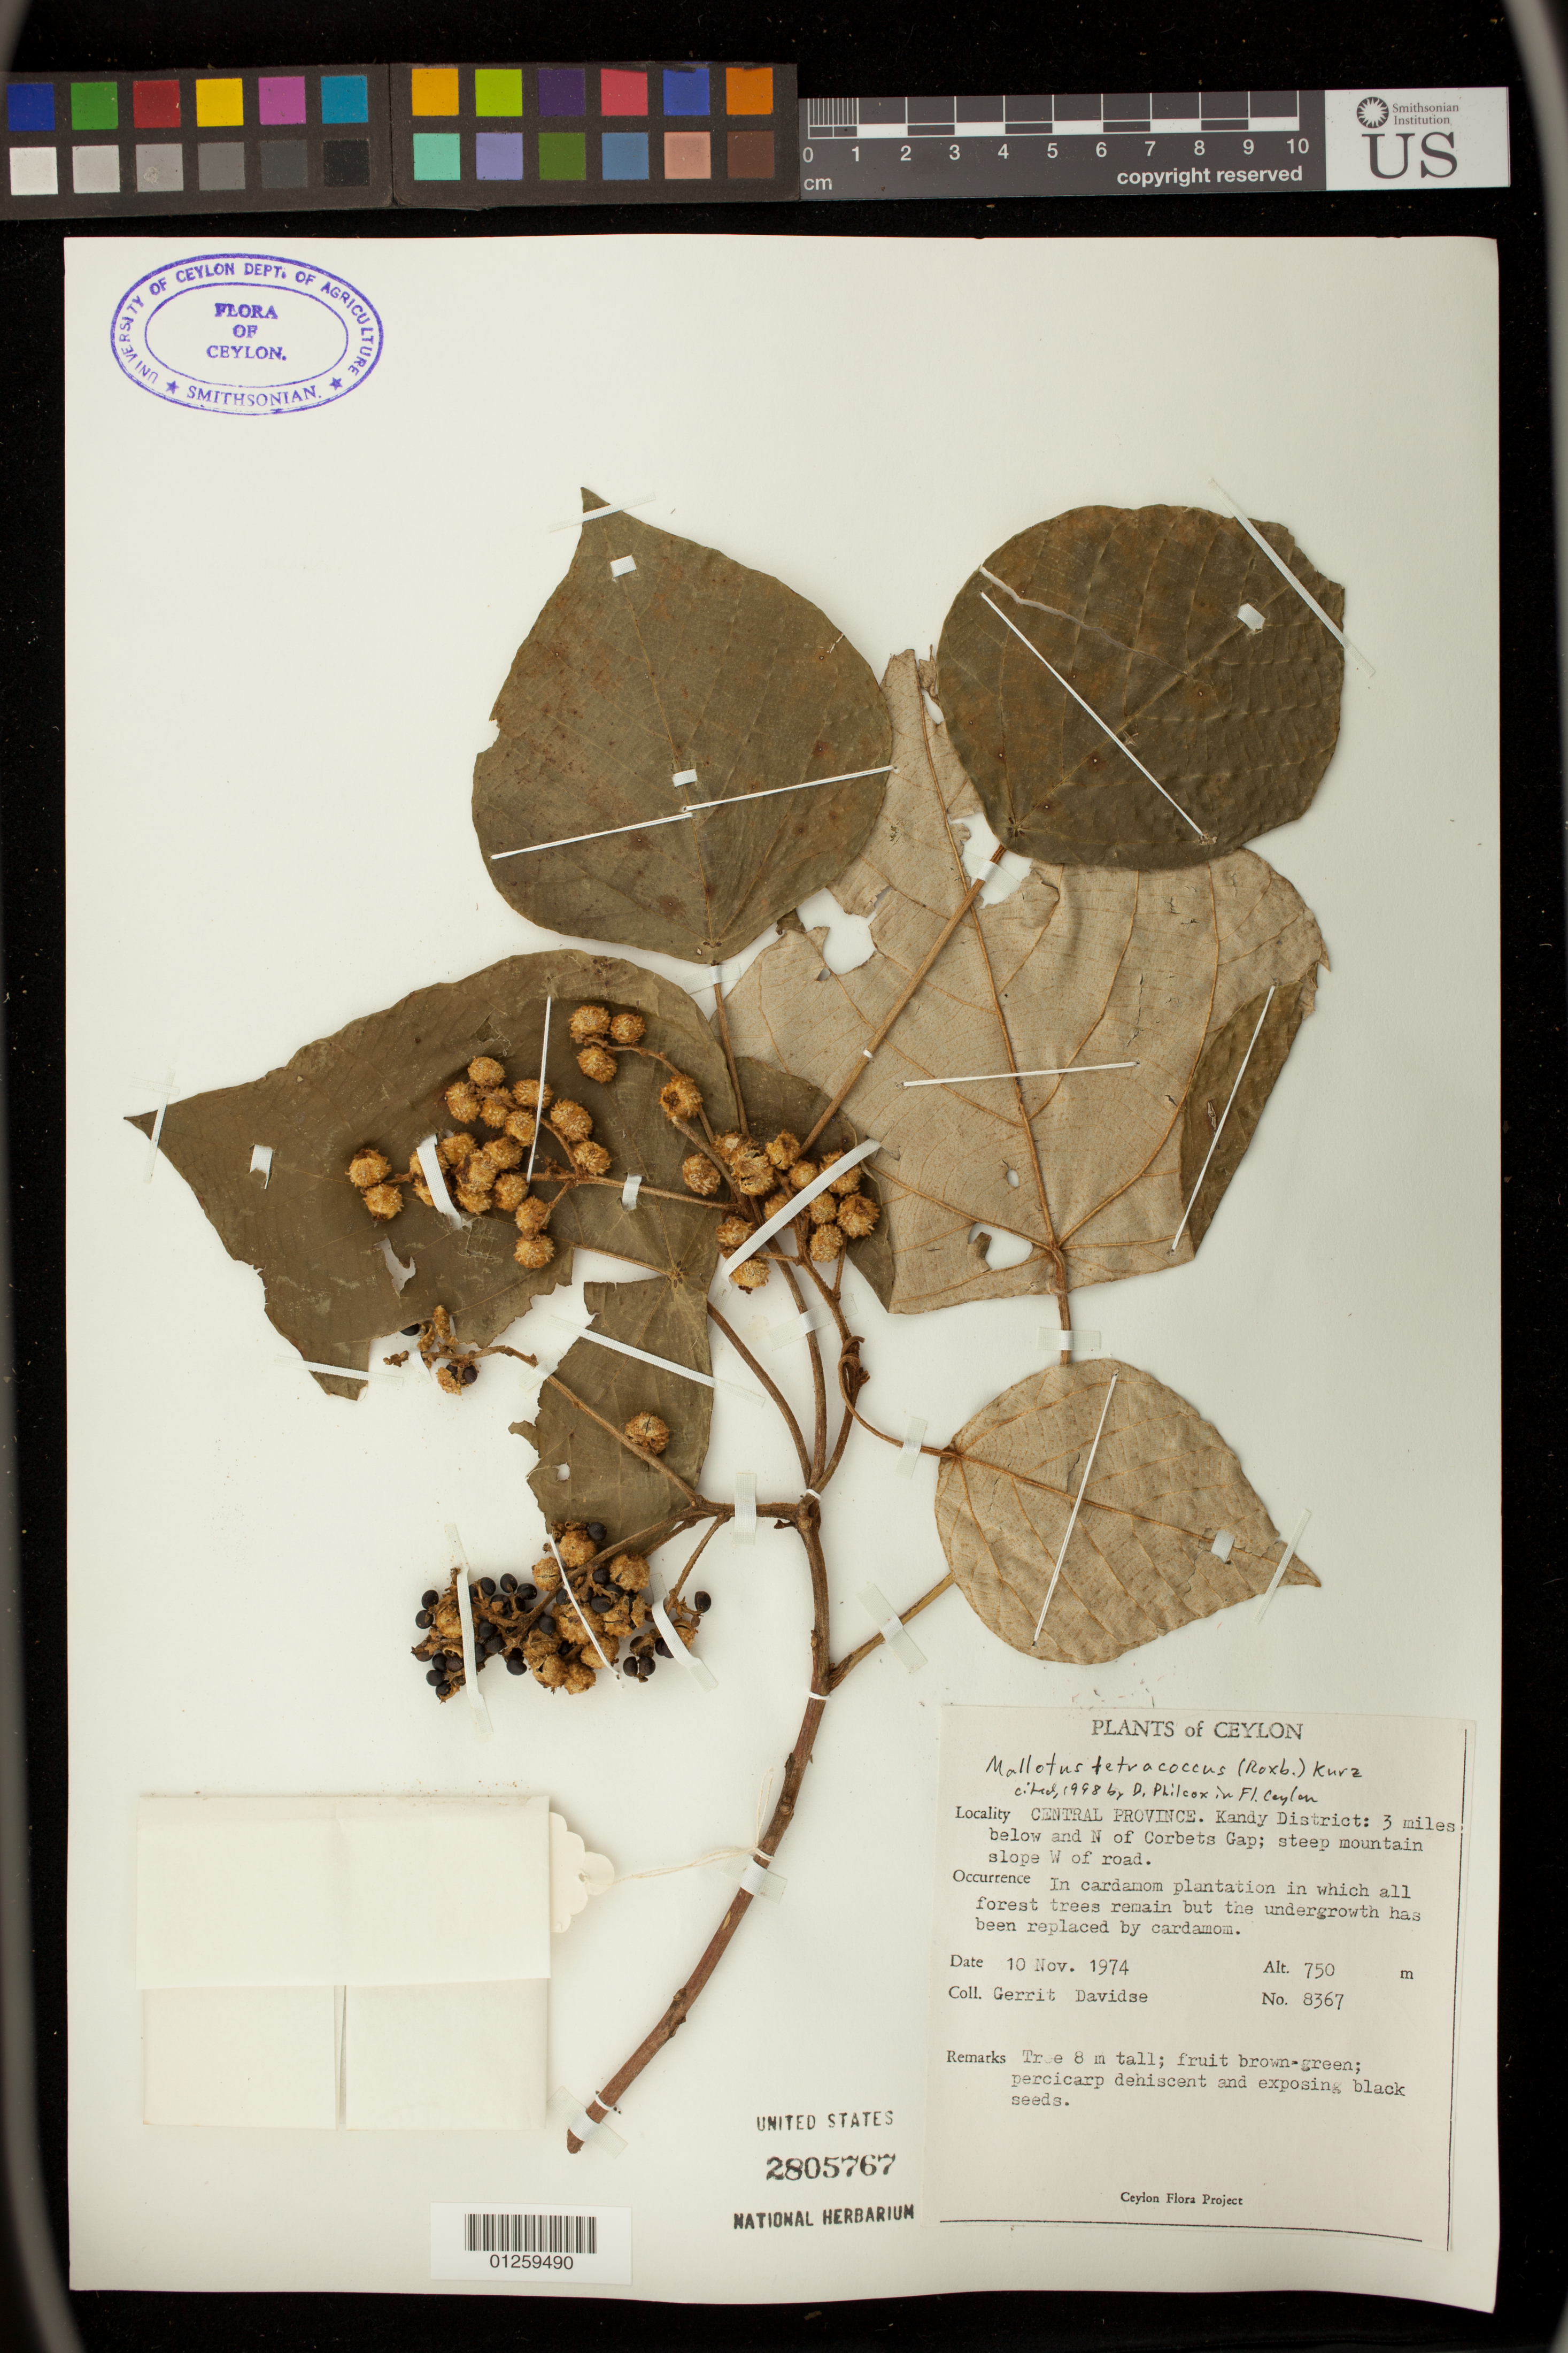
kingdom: Plantae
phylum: Tracheophyta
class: Magnoliopsida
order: Malpighiales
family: Euphorbiaceae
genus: Mallotus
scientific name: Mallotus tetracoccus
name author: (Roxb.) Kurz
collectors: G. Davidse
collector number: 8367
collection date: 1974-11-10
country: Sri Lanka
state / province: Central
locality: Kandy District: 3 miles below and N of Corbets Gap; steep mountain slope W of road.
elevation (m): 750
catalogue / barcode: US 2805767